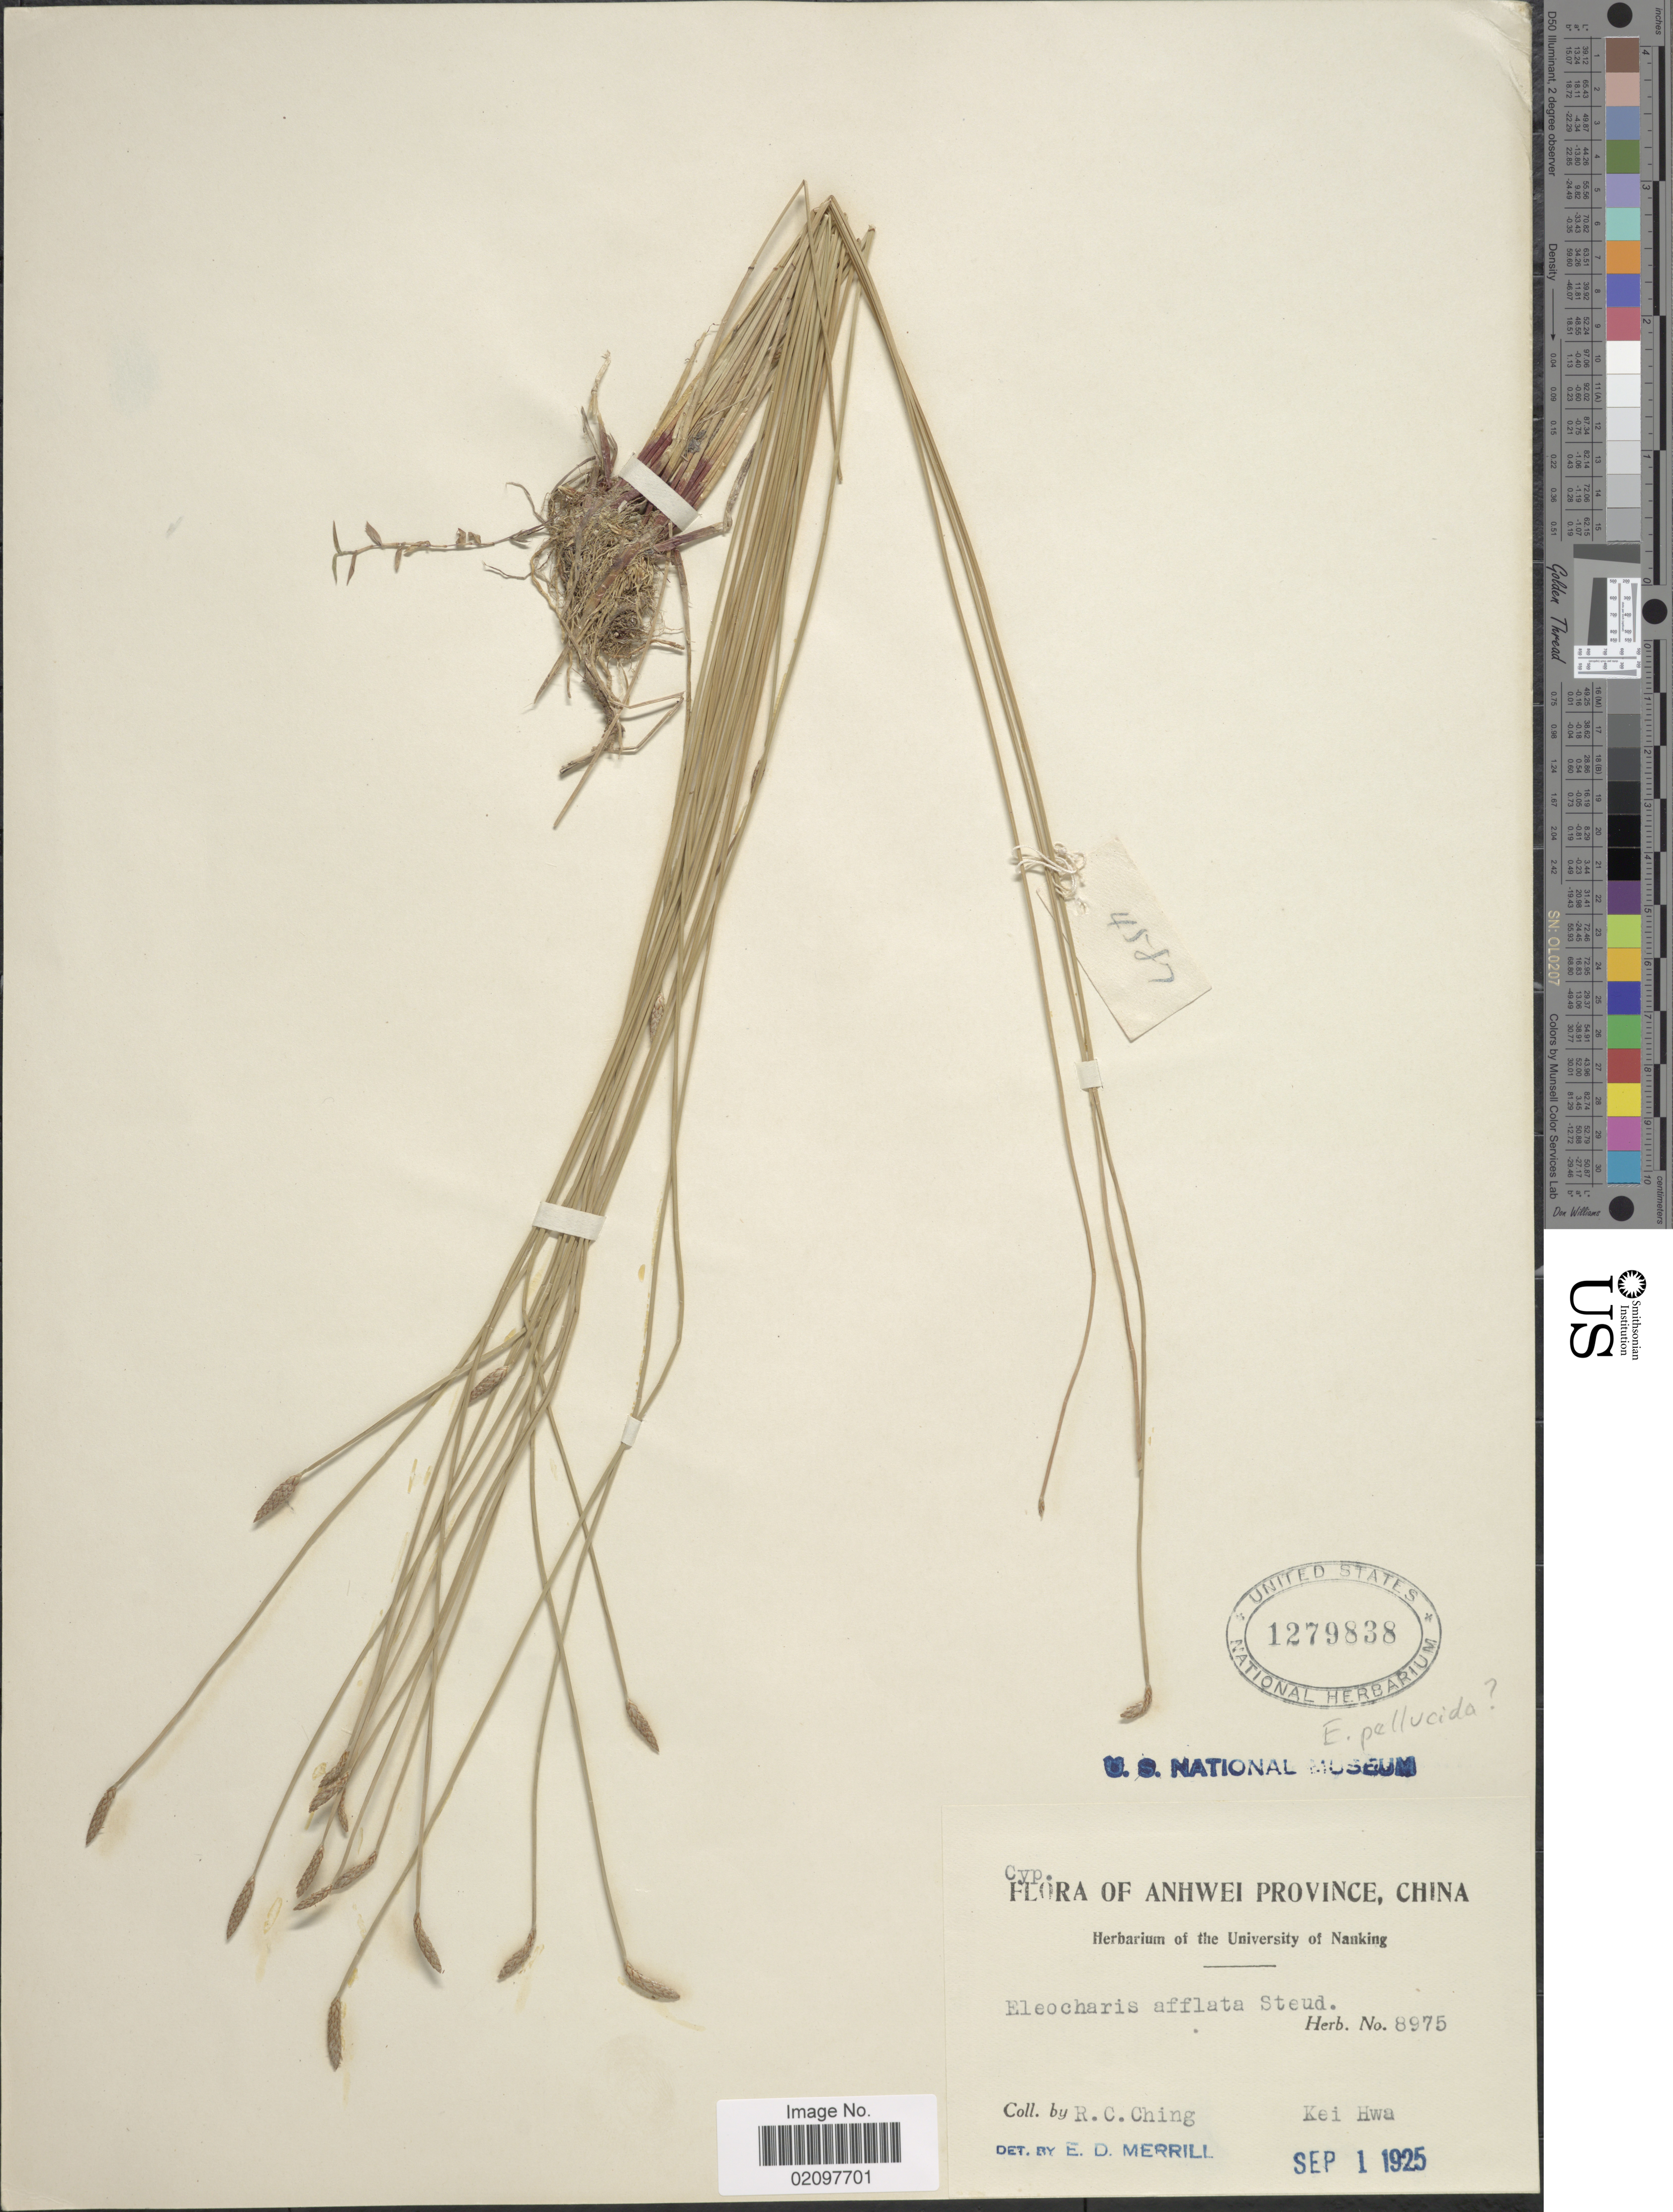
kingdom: Plantae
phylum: Tracheophyta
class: Liliopsida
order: Poales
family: Cyperaceae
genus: Eleocharis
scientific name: Eleocharis tetraquetra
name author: Nees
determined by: Strong, Mark T., (BOT), Smithsonian Institution - National Museum of Natural History (UNITED STATES)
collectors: R. C. Ching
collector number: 8975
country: China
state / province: Anhui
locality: Anhwei Province. Kei Hwa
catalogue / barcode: US 1279838